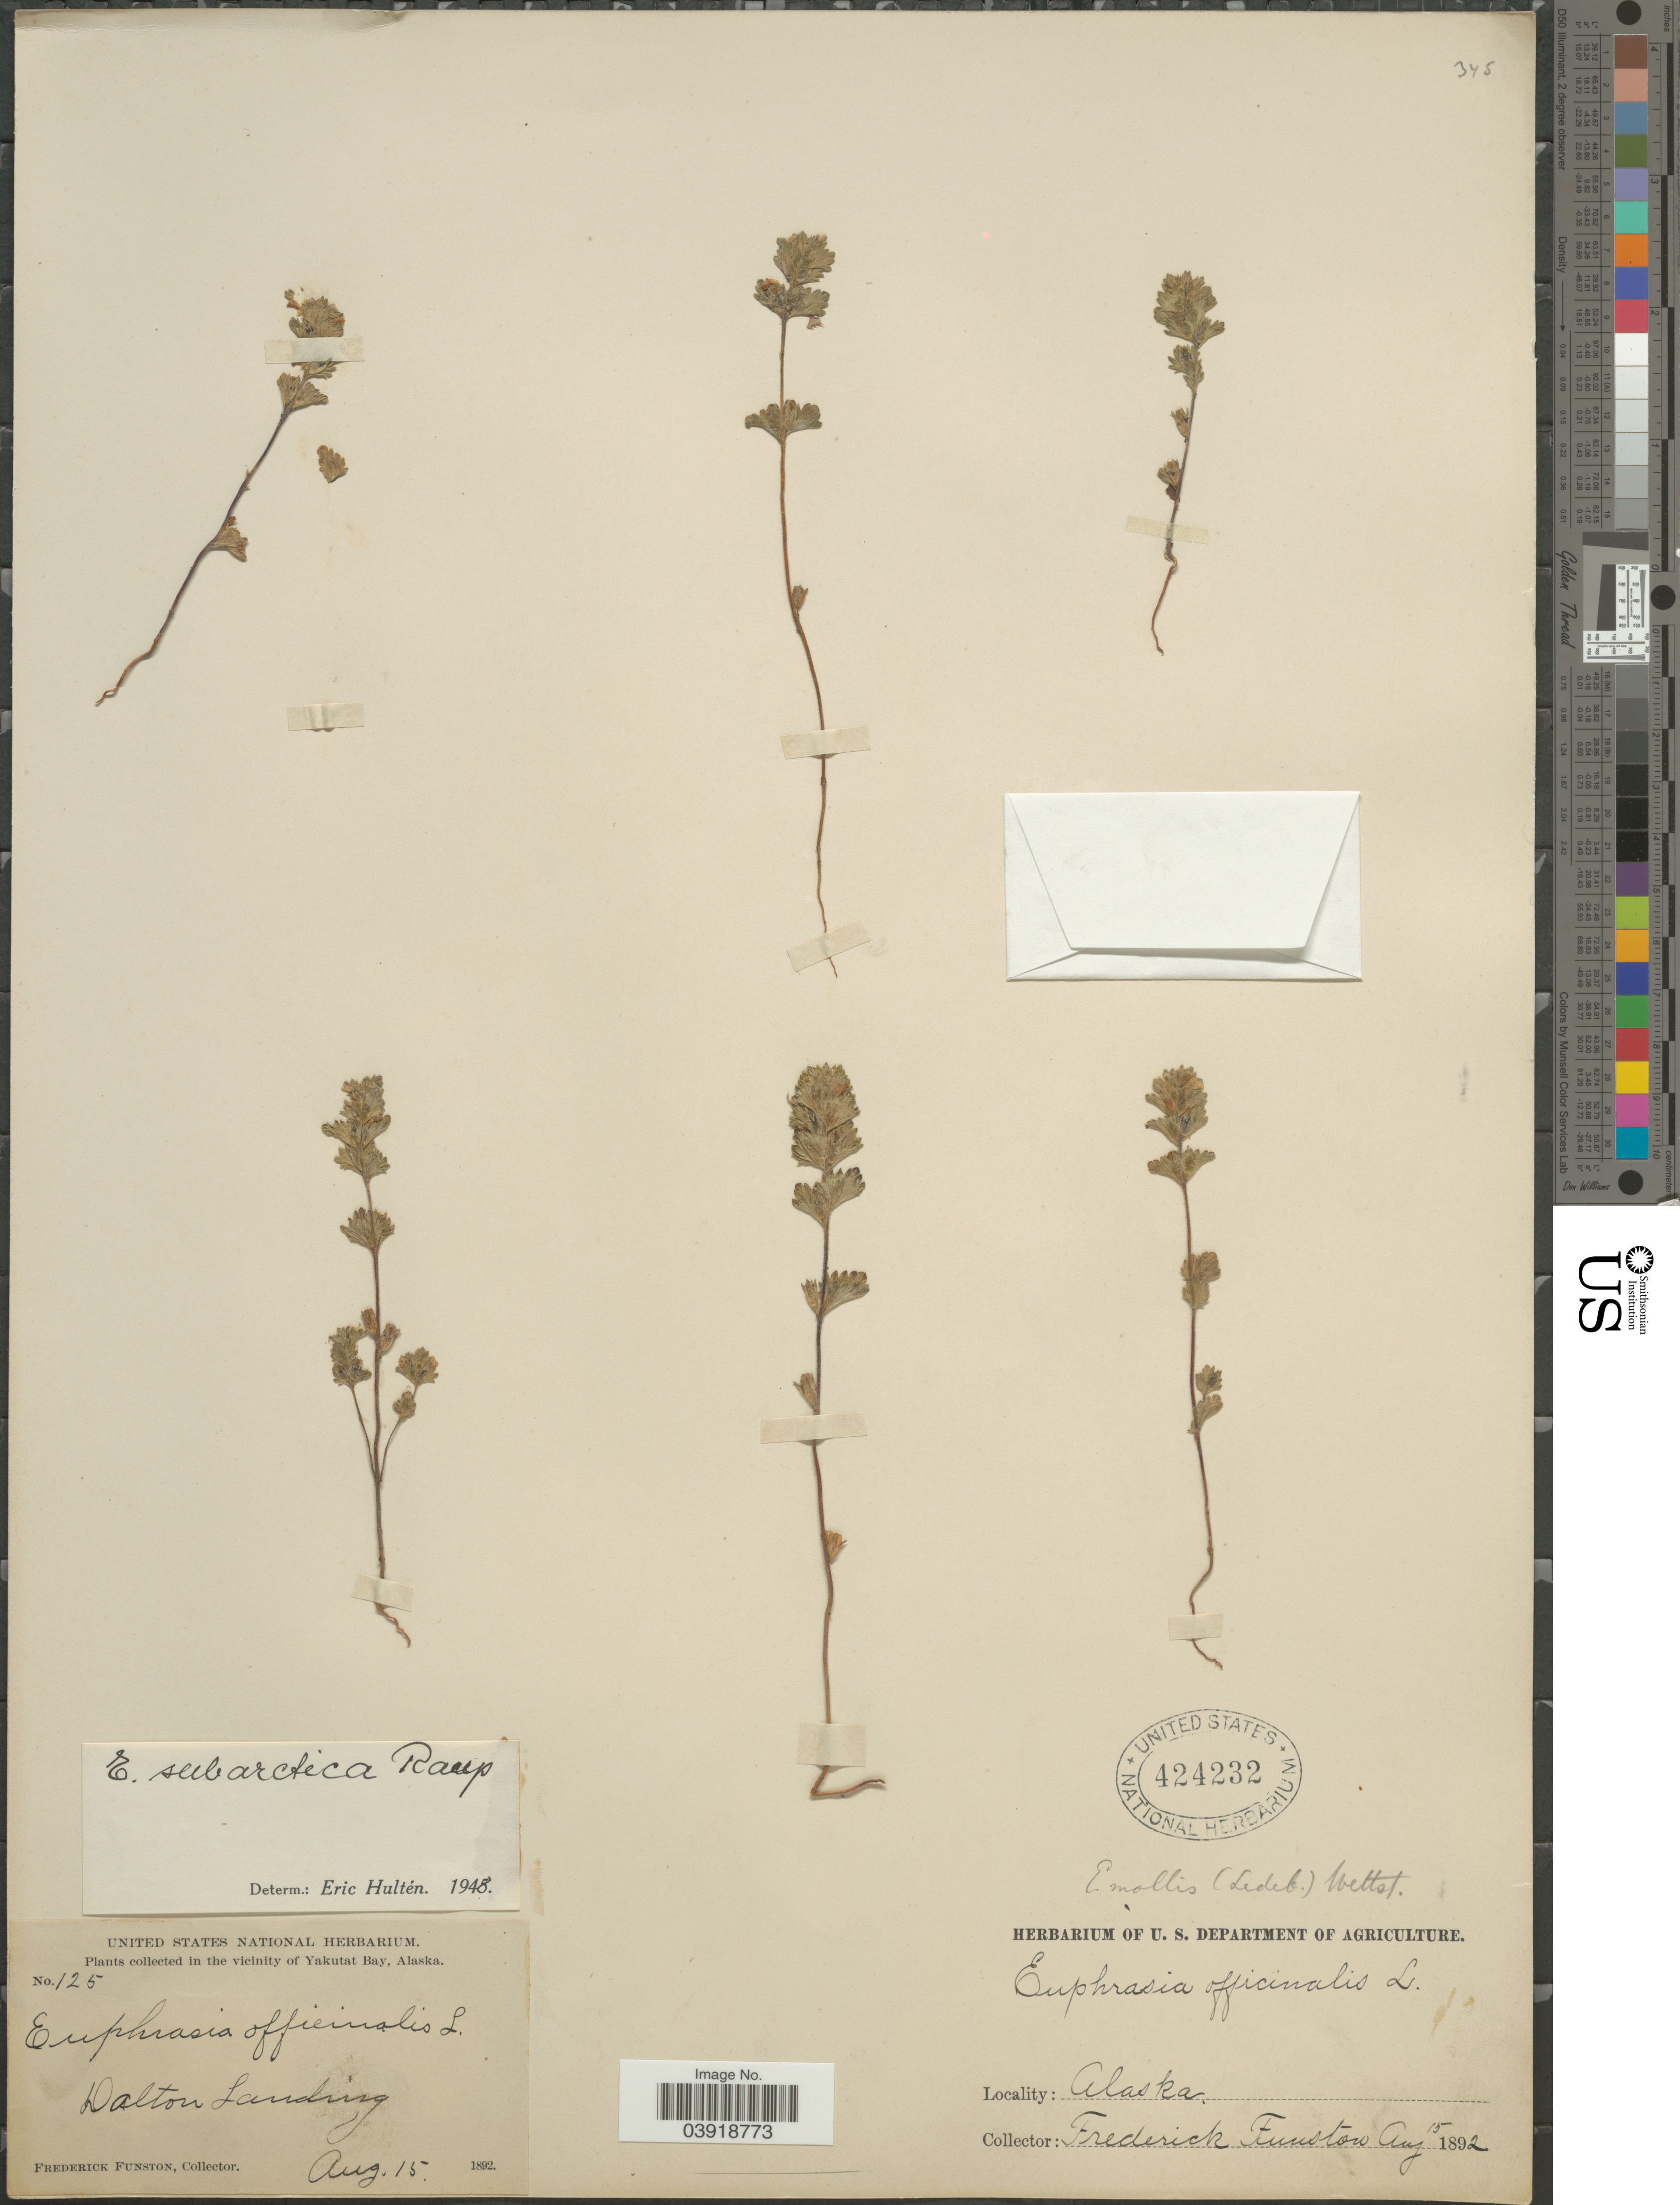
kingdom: Plantae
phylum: Tracheophyta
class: Magnoliopsida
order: Lamiales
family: Orobanchaceae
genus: Euphrasia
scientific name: Euphrasia subarctica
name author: Raup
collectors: F. Funston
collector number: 125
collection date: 1892-08-15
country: United States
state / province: Alaska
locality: In the vicinity of Yakutat Bay. Dalton Landing.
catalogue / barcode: US 424232